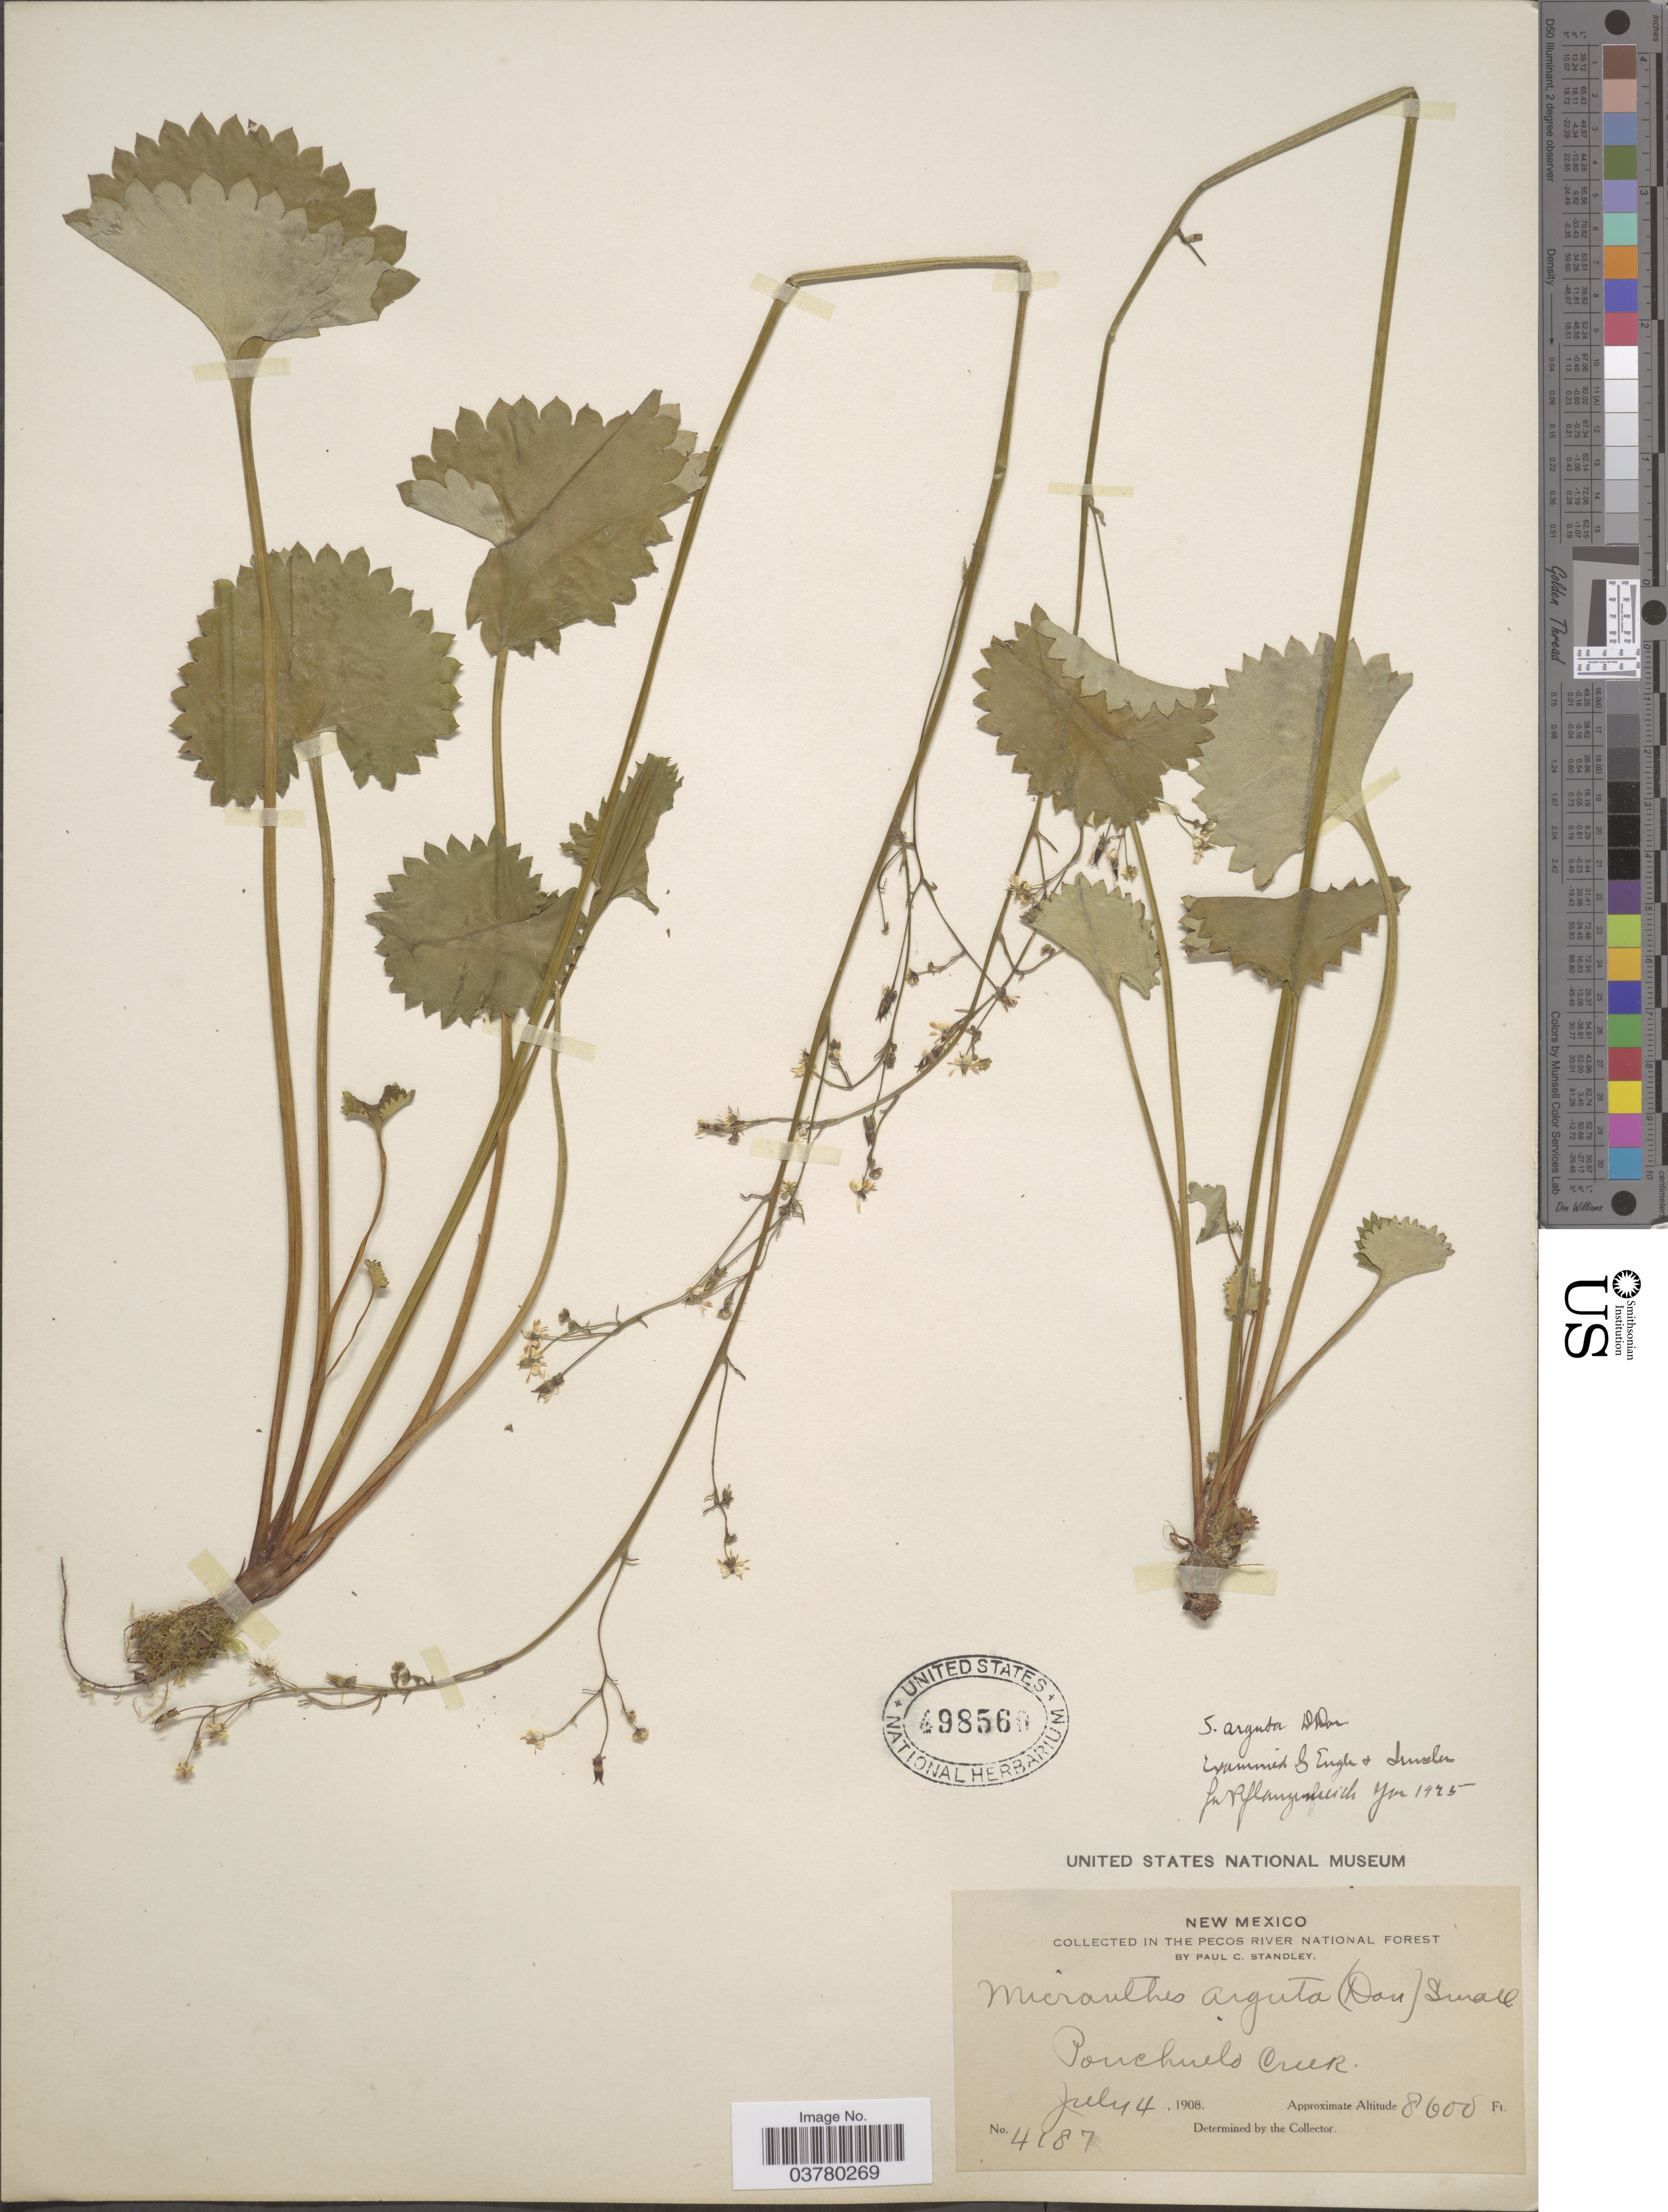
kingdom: Plantae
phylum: Tracheophyta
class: Magnoliopsida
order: Saxifragales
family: Saxifragaceae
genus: Micranthes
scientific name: Micranthes odontoloma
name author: (Piper) A. Heller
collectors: P. C. Standley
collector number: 4187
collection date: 1908-07-04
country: United States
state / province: New Mexico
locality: In the Pecos River National Forest. Ponchuelo Creek.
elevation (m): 2621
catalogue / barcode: US 498560